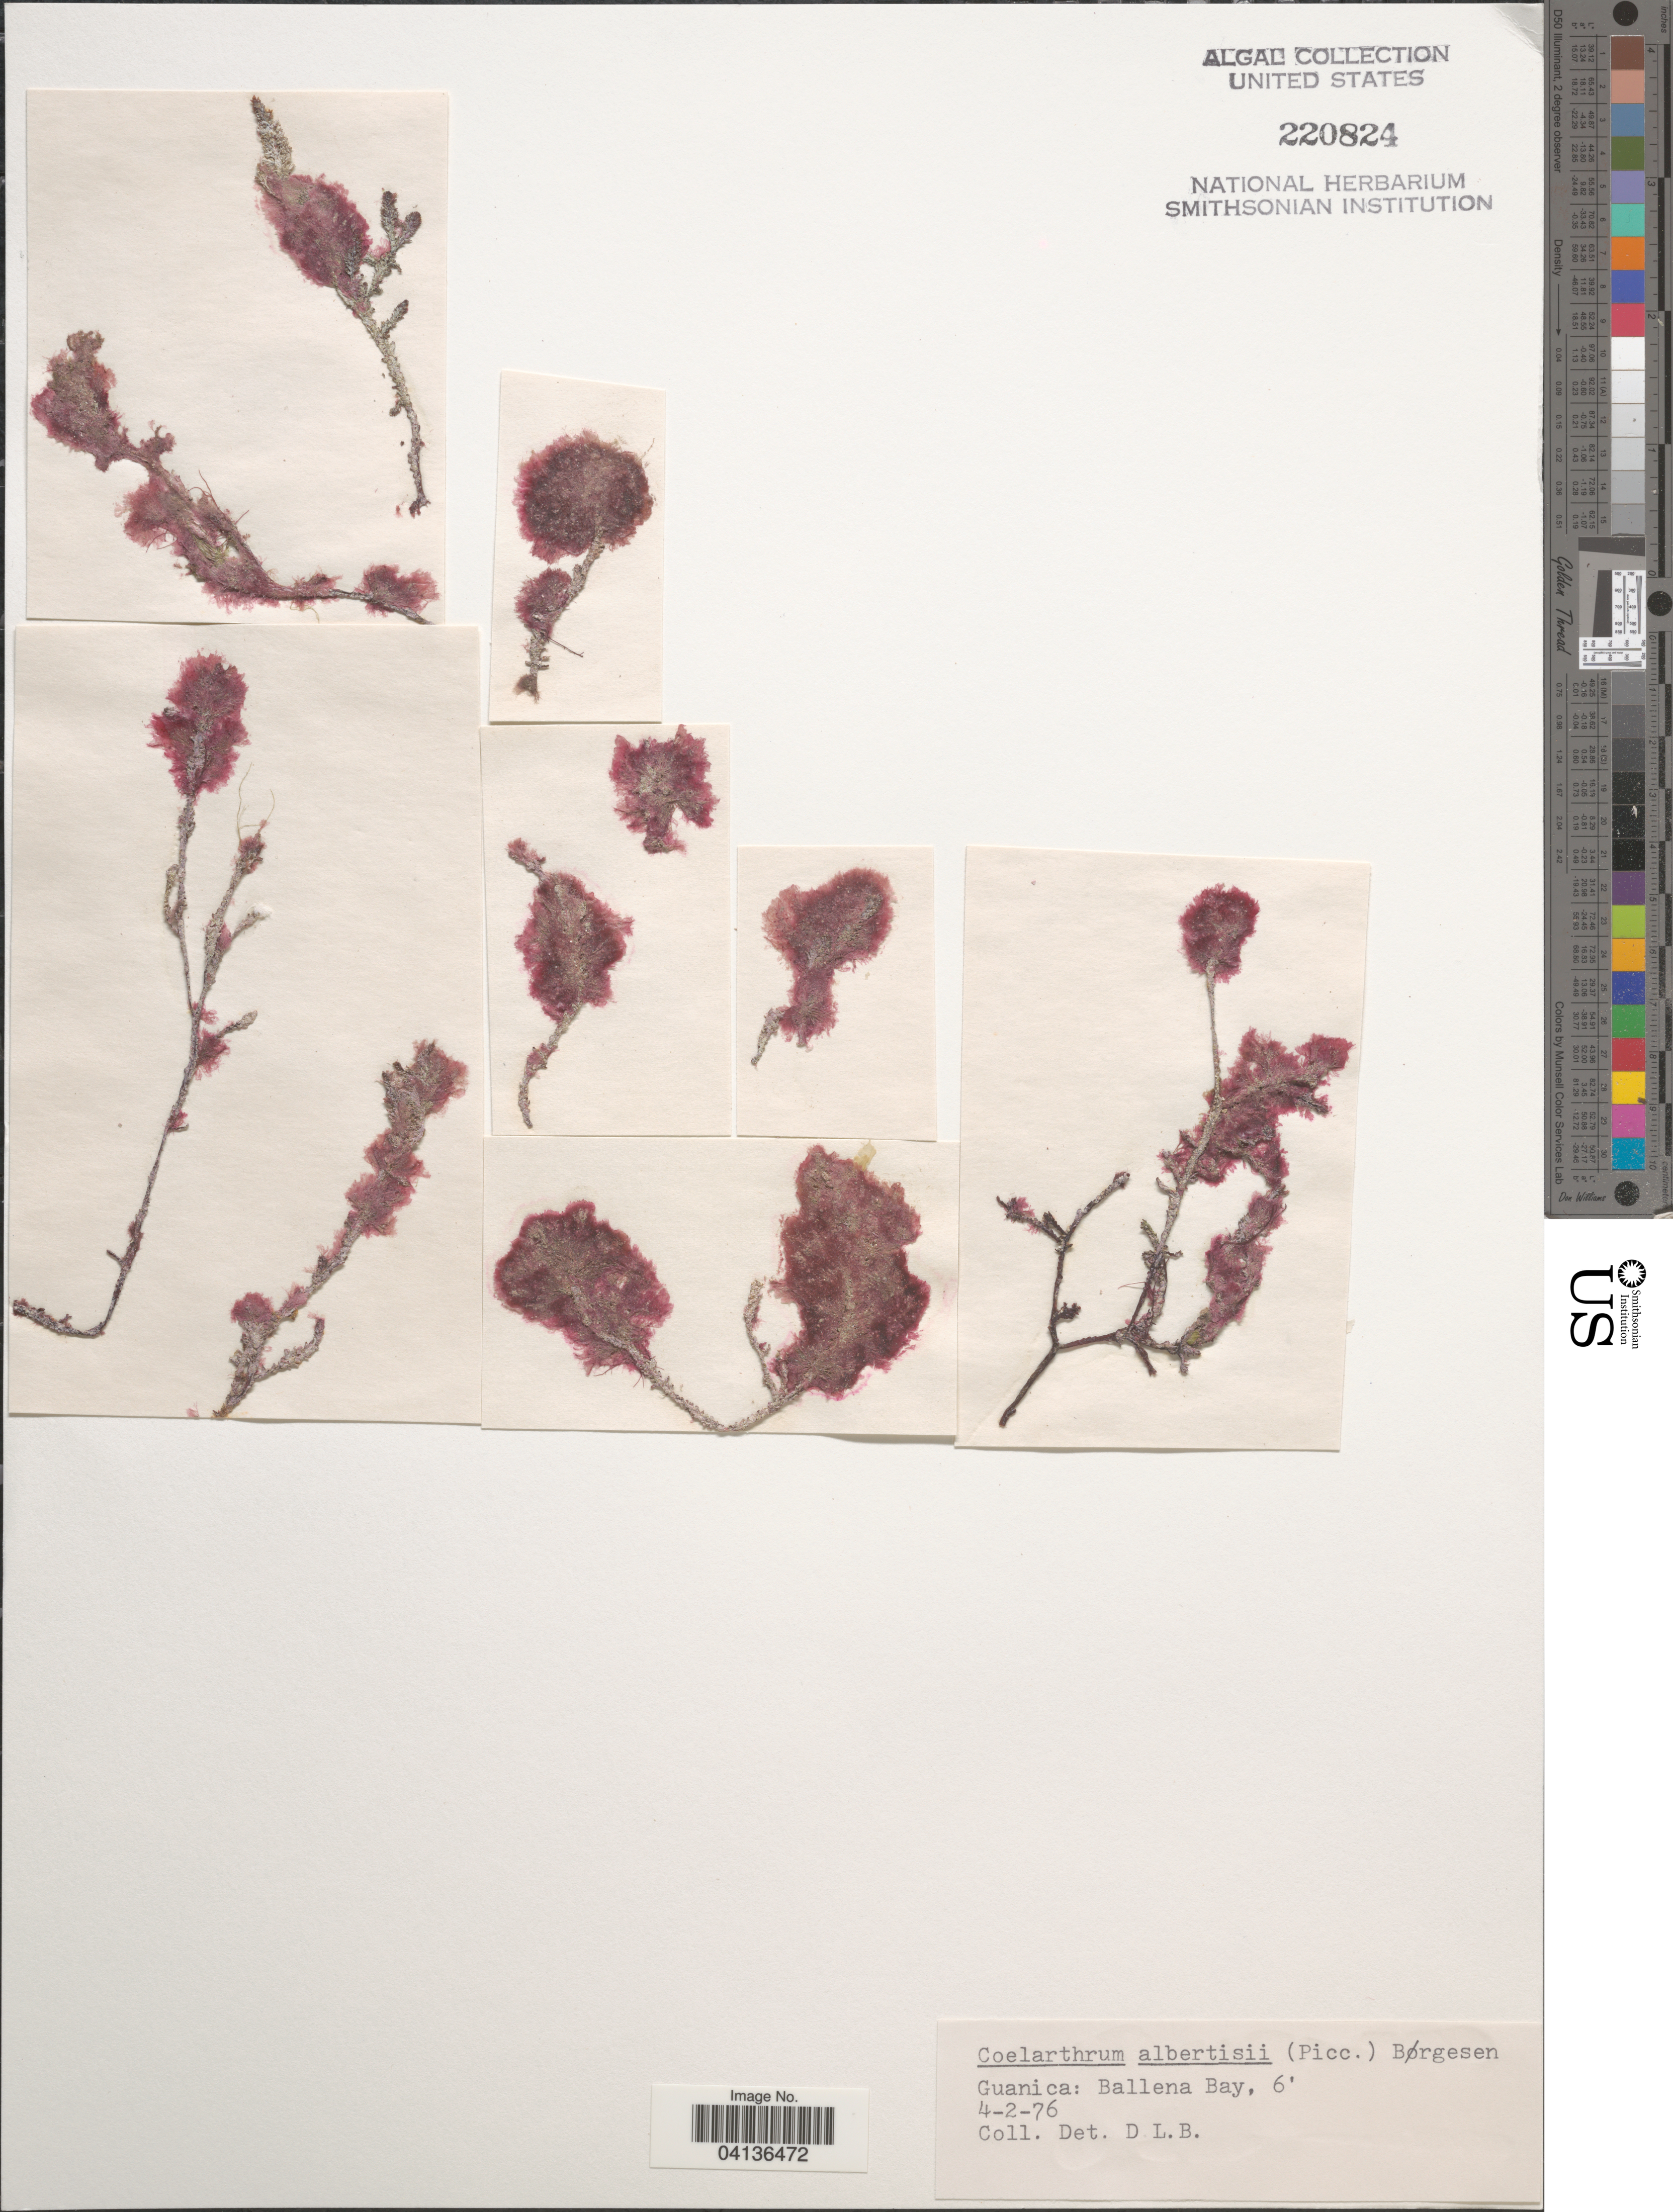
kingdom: Plantae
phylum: Rhodophyta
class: Florideophyceae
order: Rhodymeniales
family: Rhodymeniaceae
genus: Coelarthrum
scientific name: Coelarthrum cliftonii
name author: (Harv.) Kylin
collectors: D. L. B.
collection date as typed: Transcribed d/m/y: 4/2/76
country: Puerto Rico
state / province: Guánica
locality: Ballena Bay.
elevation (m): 2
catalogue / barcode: US 220824